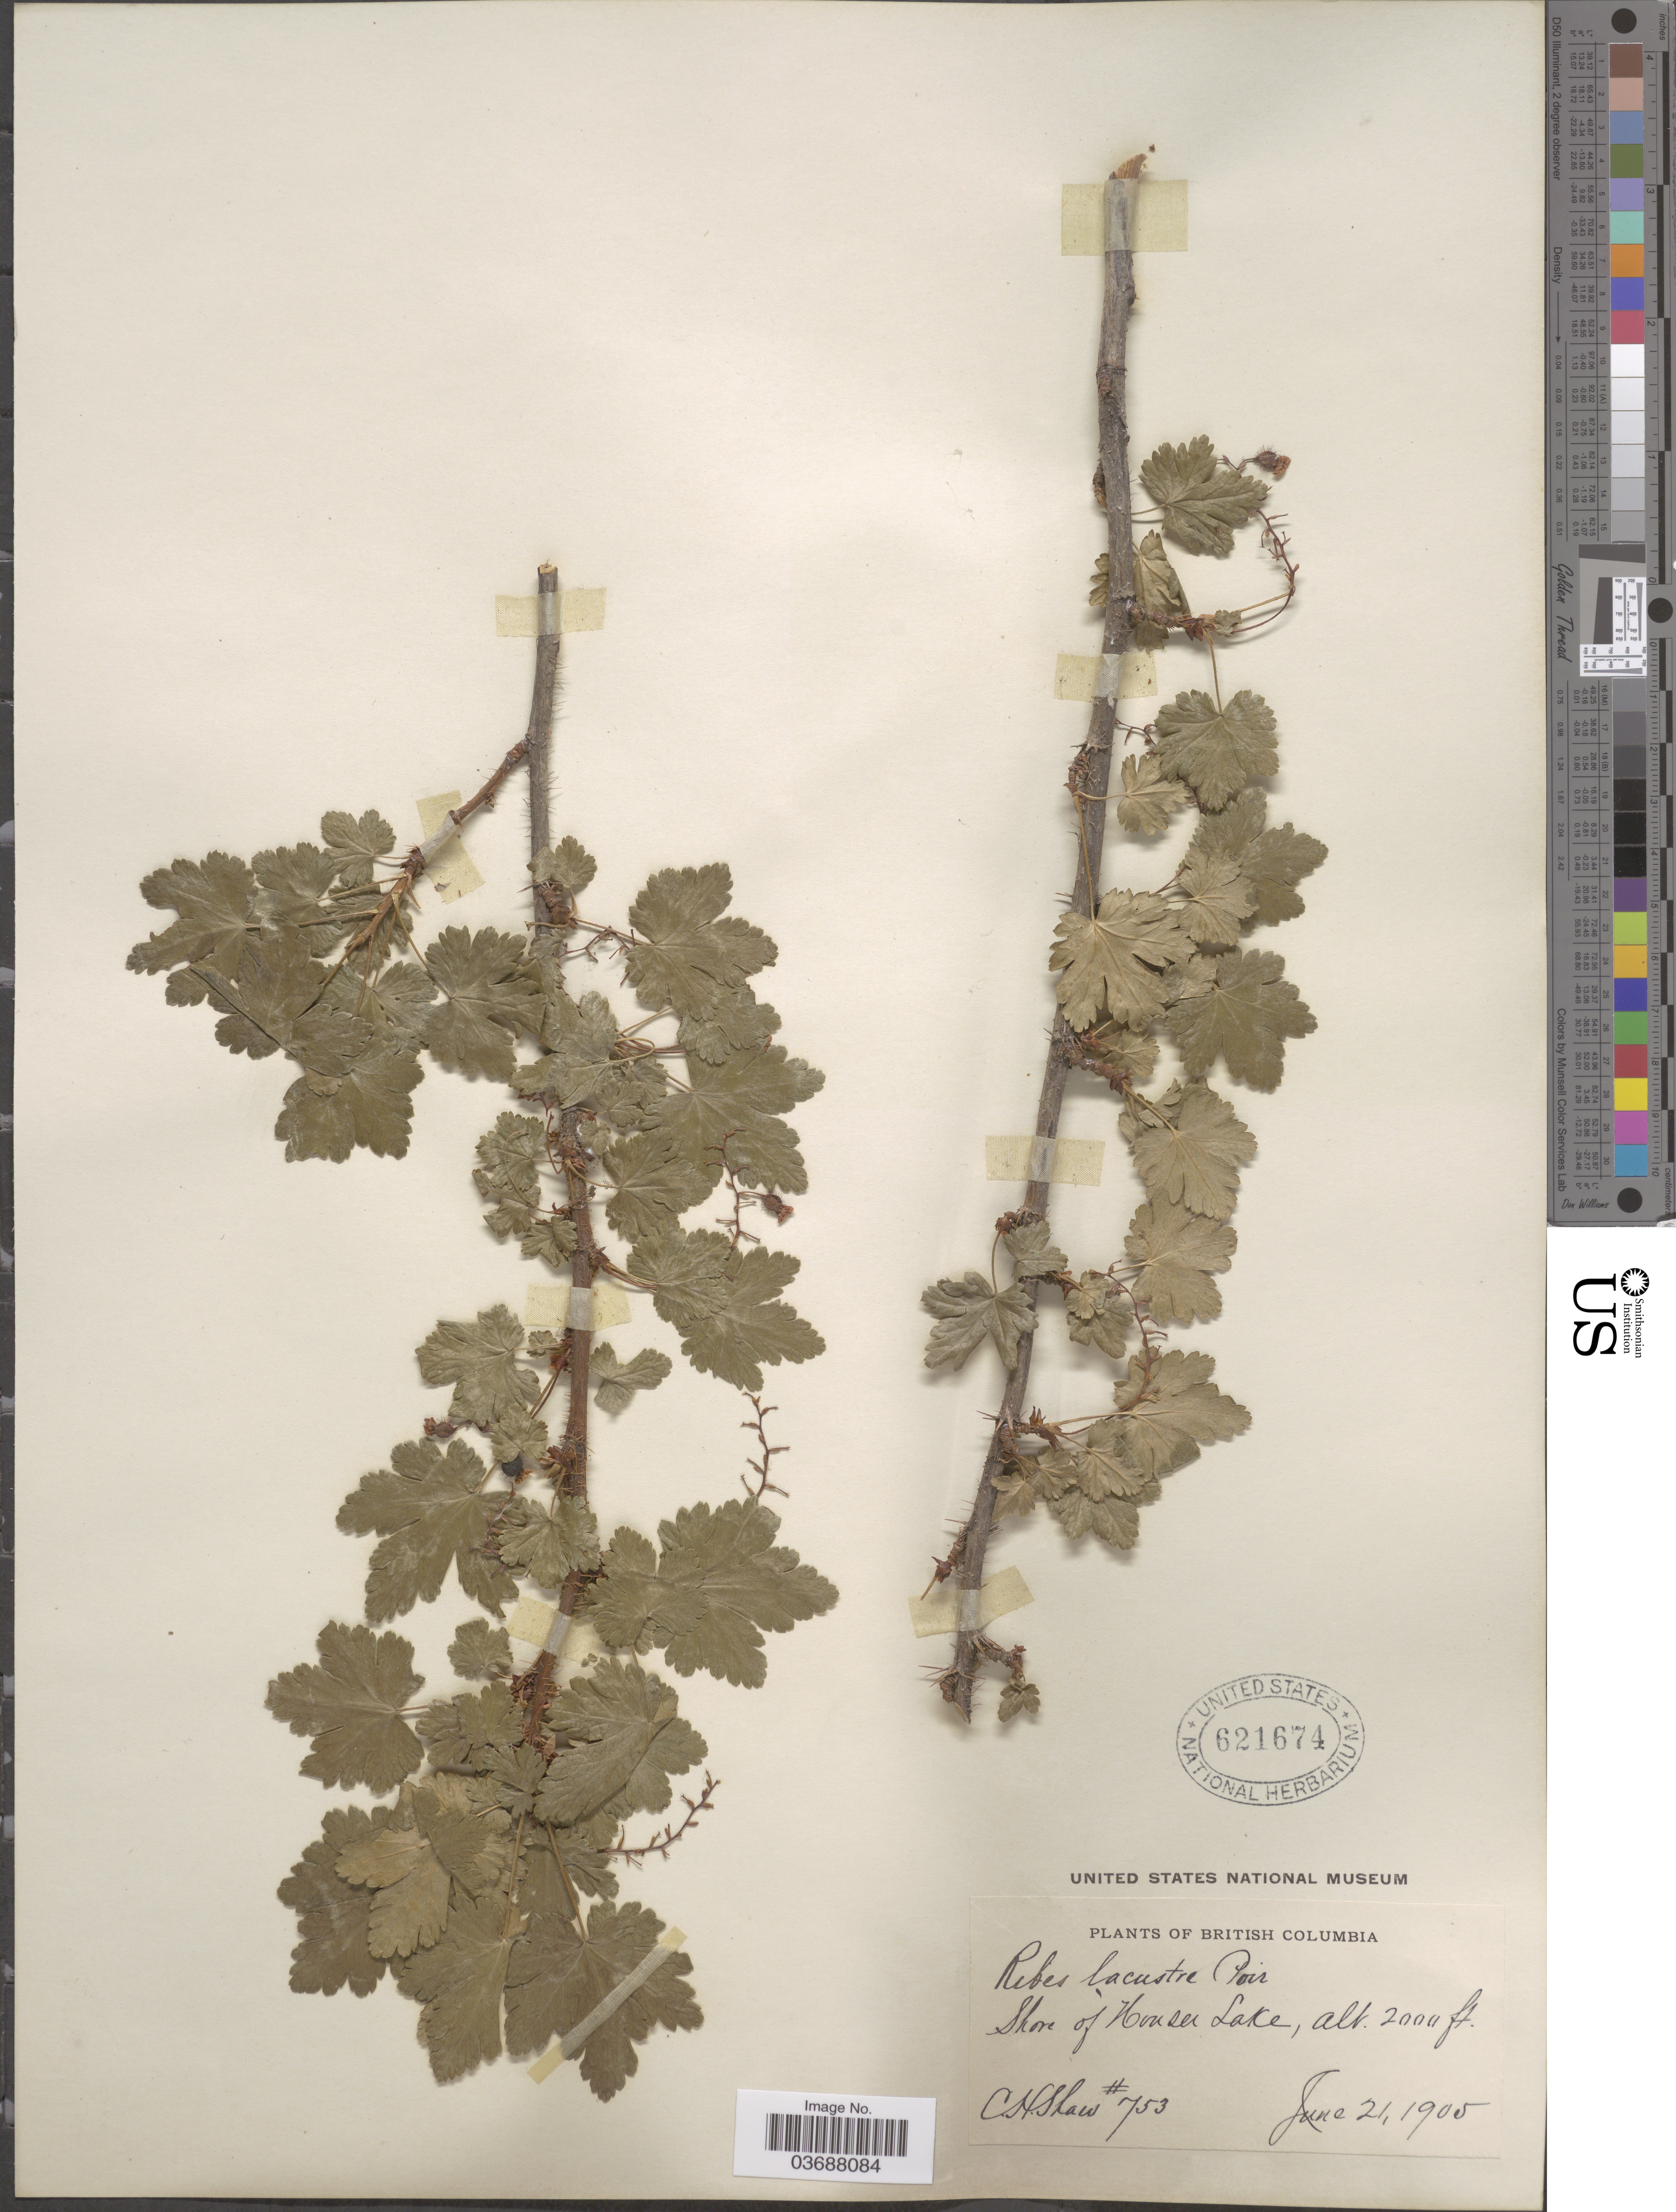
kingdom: Plantae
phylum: Tracheophyta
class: Magnoliopsida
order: Saxifragales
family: Grossulariaceae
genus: Ribes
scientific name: Ribes lacustre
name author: (Pers.) Poir.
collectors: C. H. Shaw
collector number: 753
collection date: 1905-06-21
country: Canada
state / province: British Columbia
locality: Shore of Houser Lake.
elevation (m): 610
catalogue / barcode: US 621674